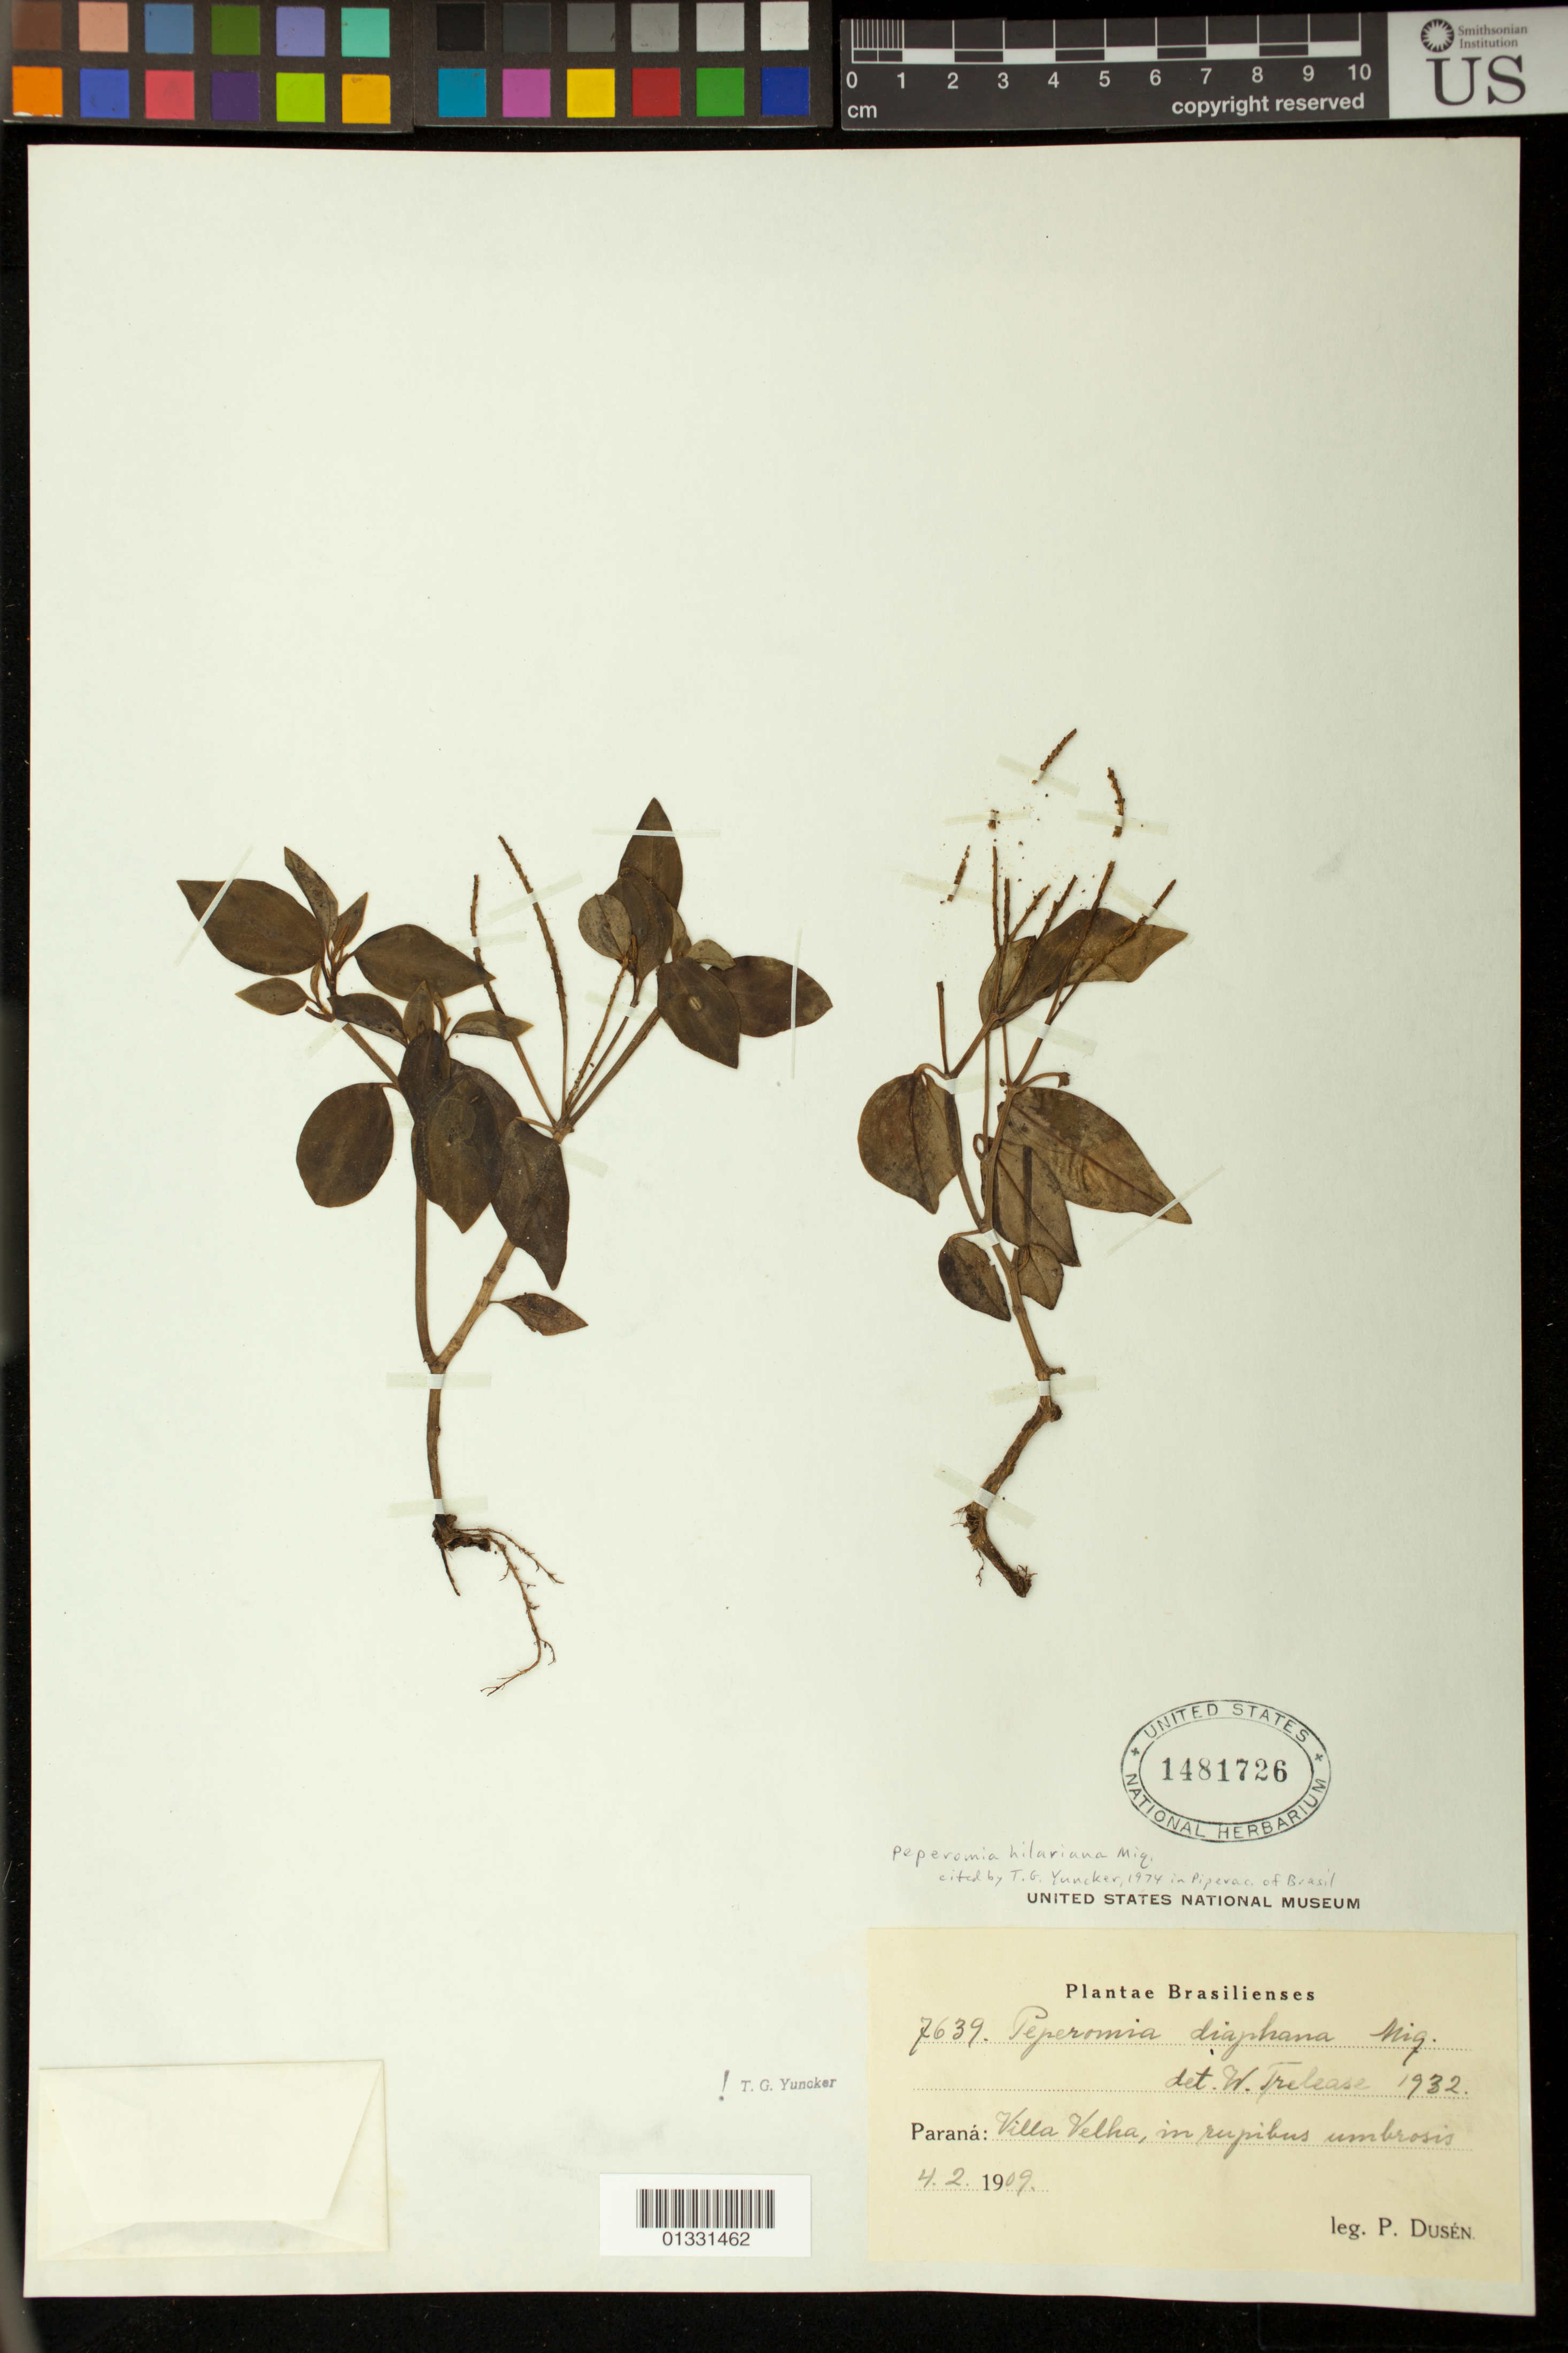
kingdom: Plantae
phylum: Tracheophyta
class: Magnoliopsida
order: Piperales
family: Piperaceae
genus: Peperomia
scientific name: Peperomia hilariana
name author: Miq.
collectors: P. Dusén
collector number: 7639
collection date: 1909-02-04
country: Brazil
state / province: Paraná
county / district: Ponta Grossa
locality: Villa Velha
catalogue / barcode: US 1481726